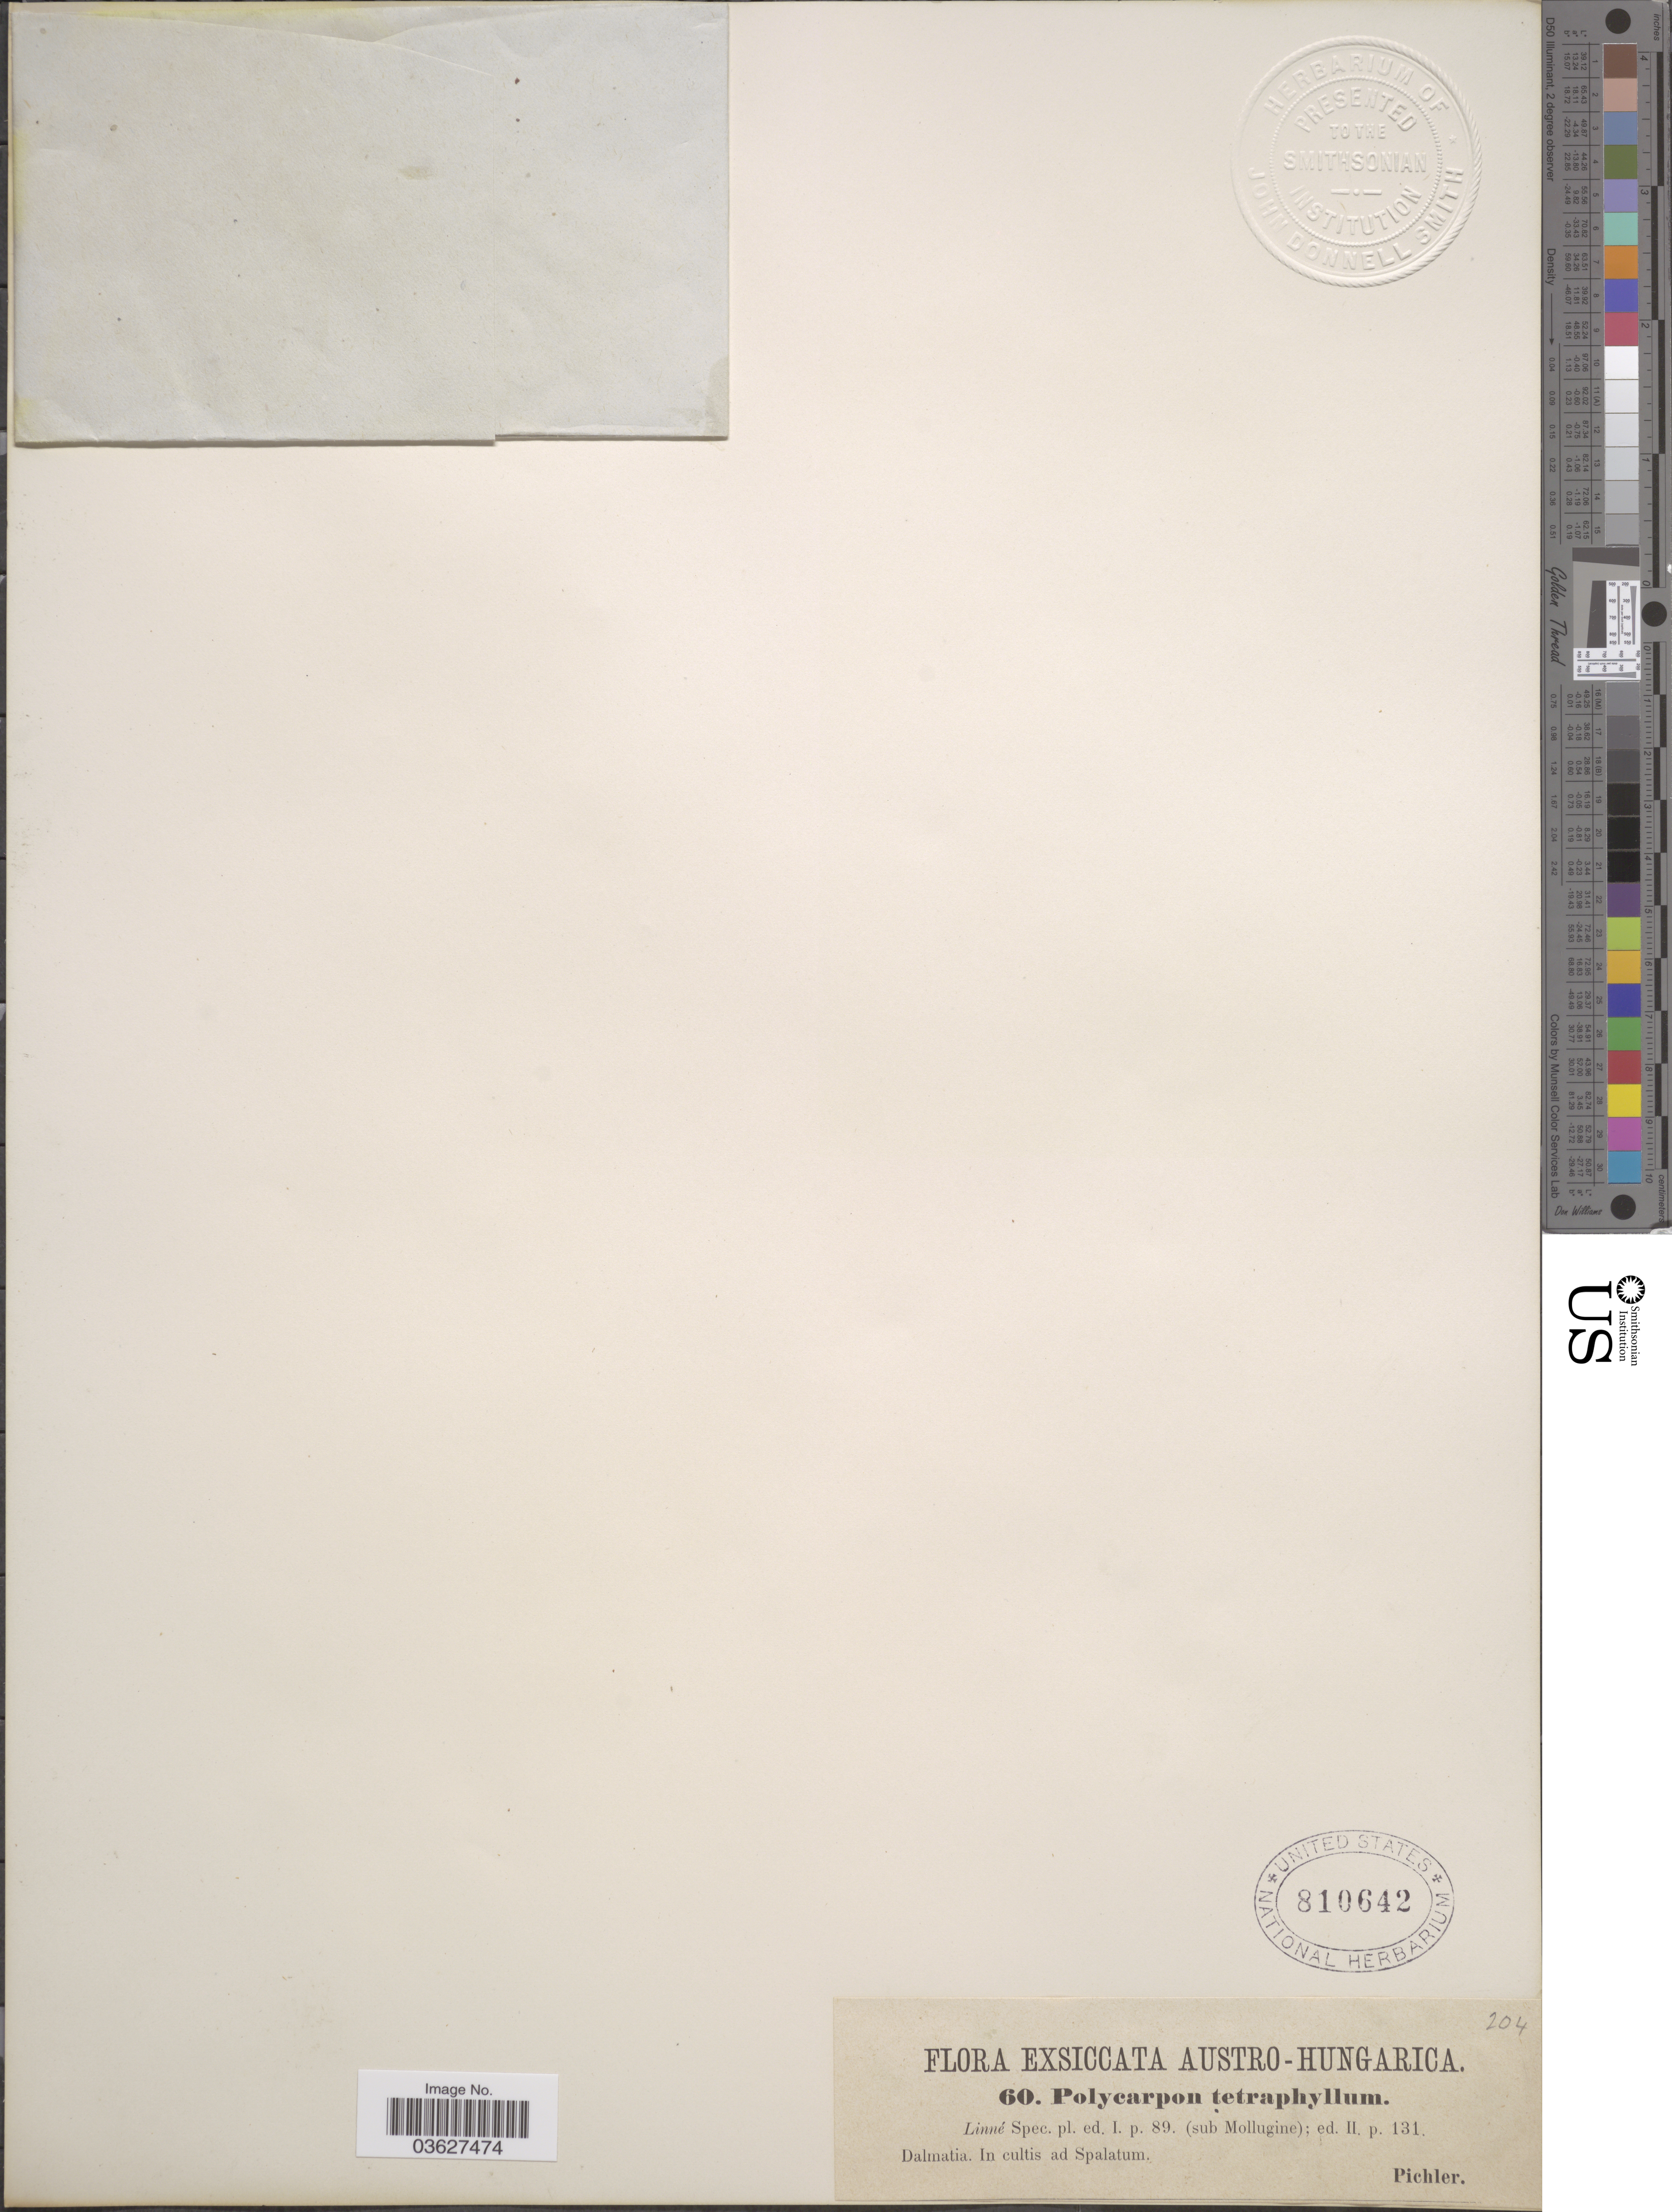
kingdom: Plantae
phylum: Tracheophyta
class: Magnoliopsida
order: Caryophyllales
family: Caryophyllaceae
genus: Polycarpon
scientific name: Polycarpon tetraphyllum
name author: (L.) L.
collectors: Pichler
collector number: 60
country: Croatia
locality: Austro-Hungarica. Dalmatia. In cultis ad Spalatum.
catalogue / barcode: US 810642